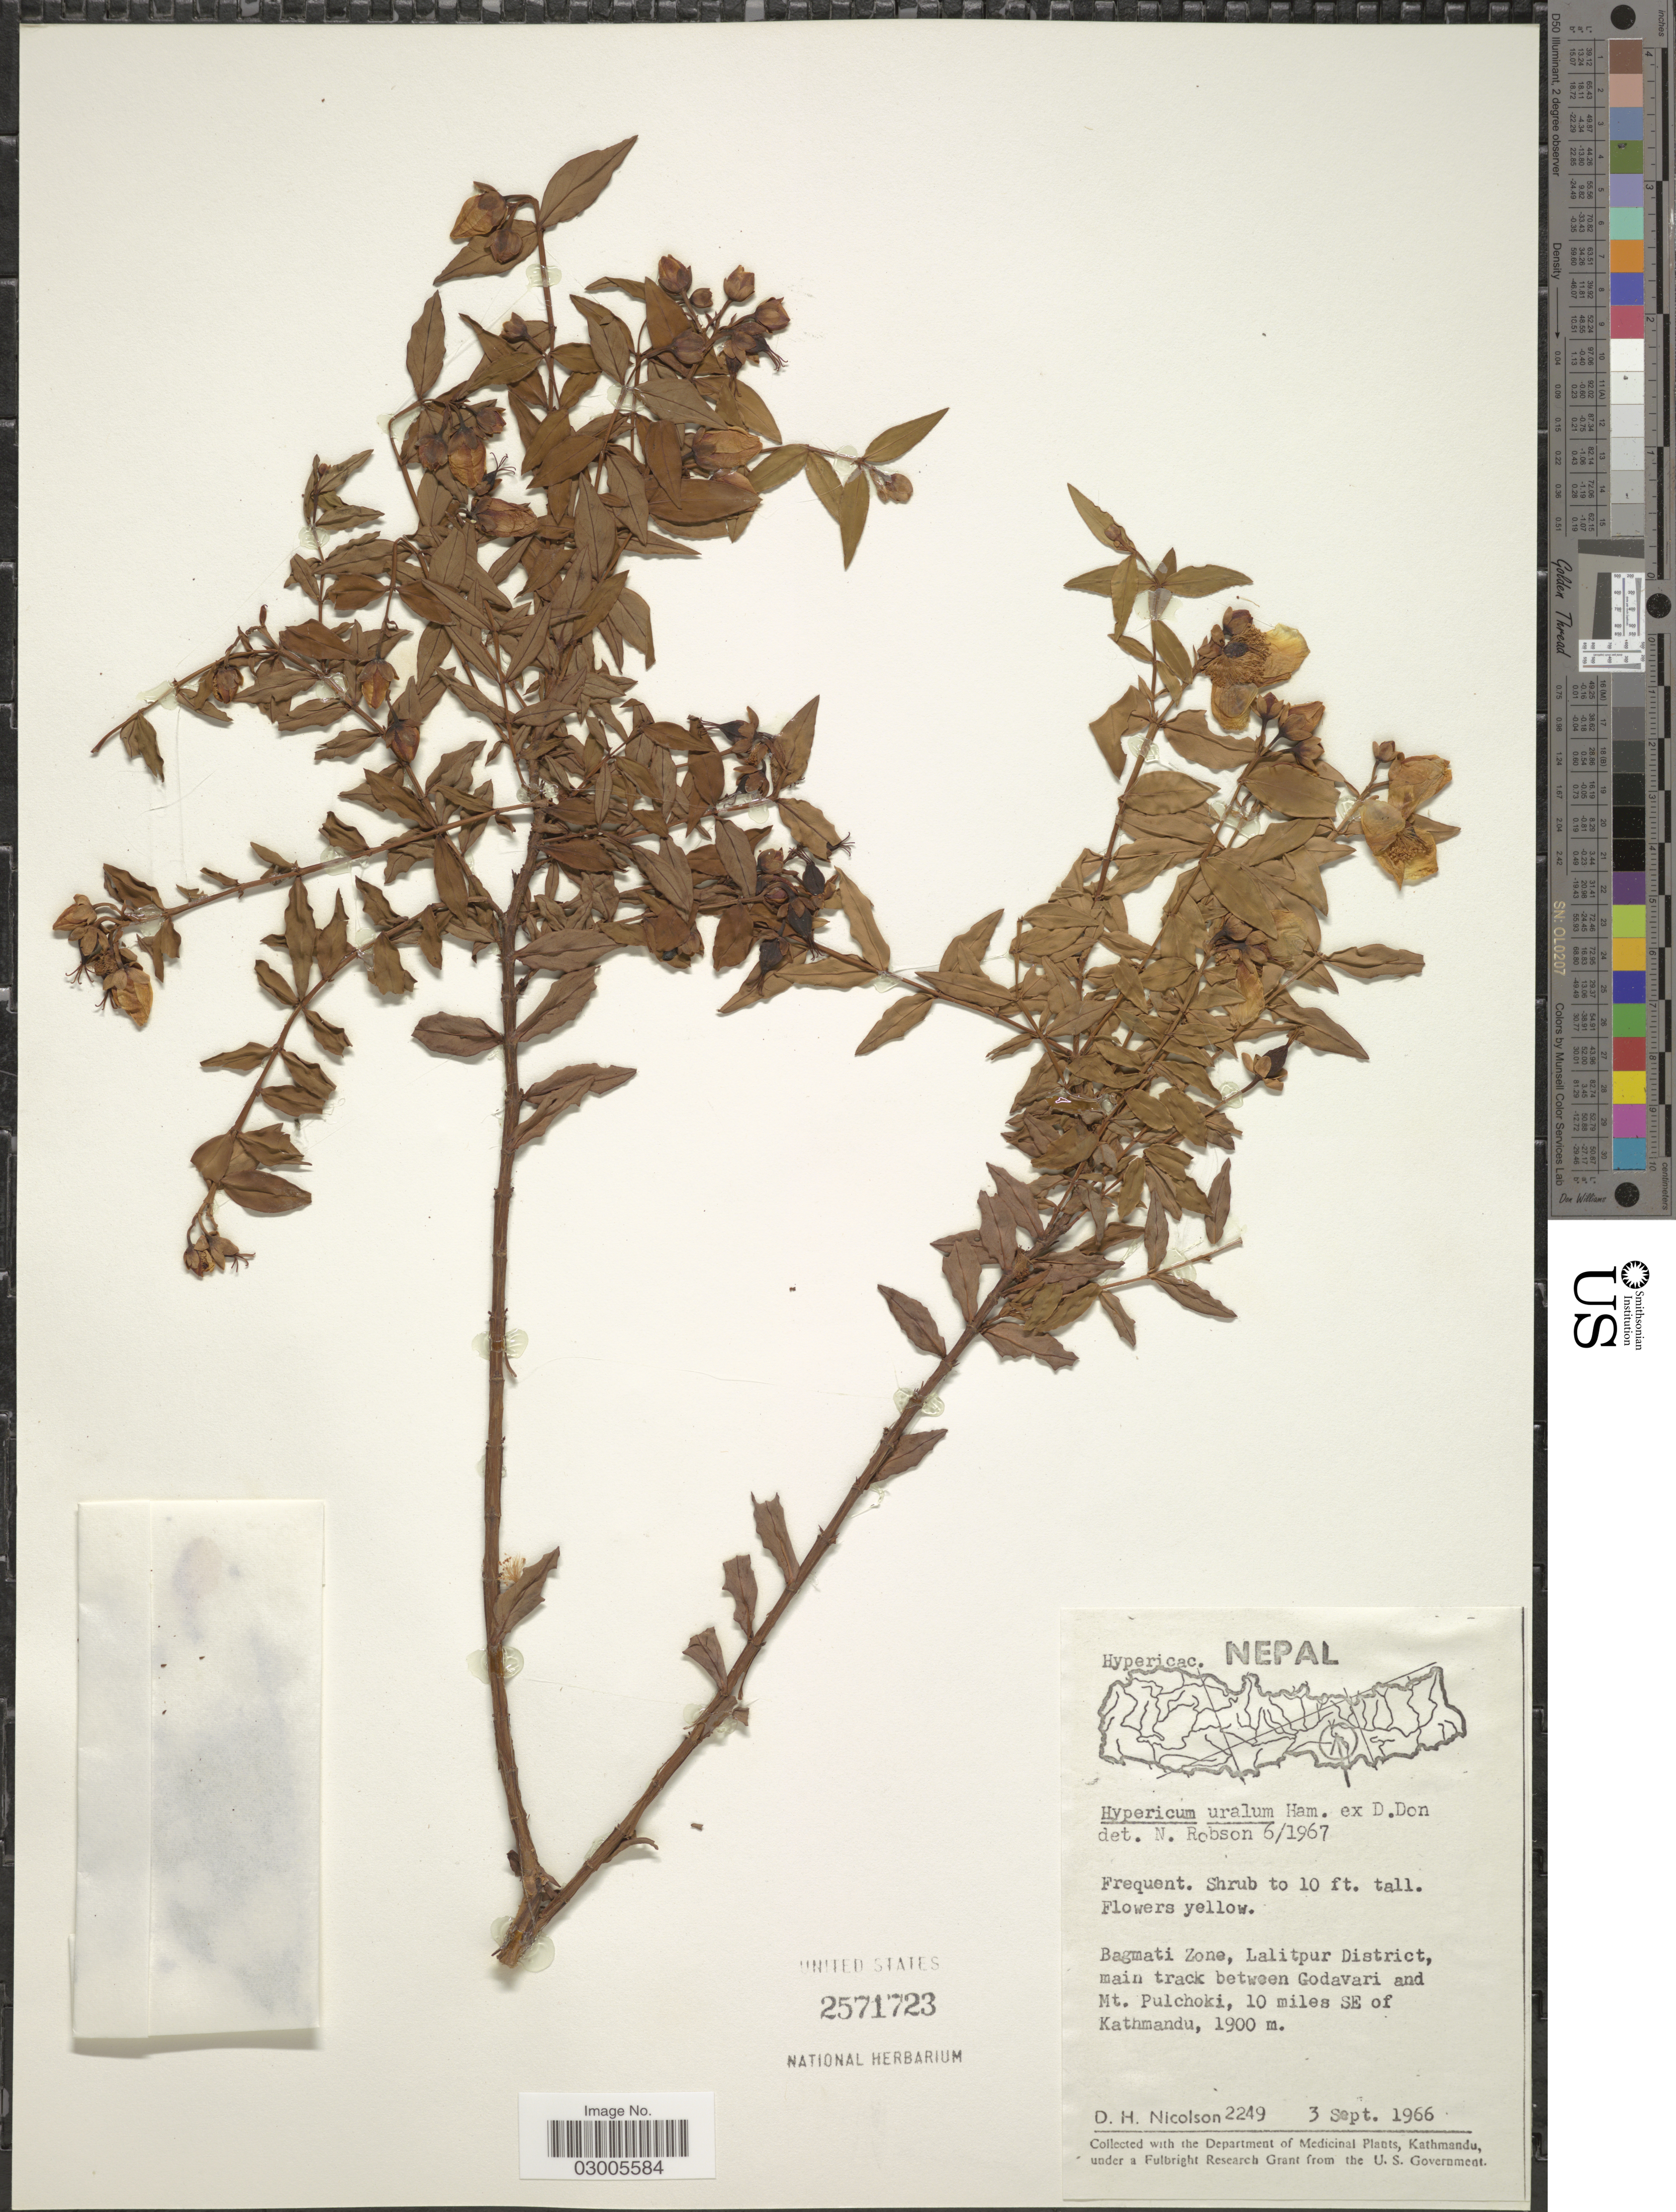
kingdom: Plantae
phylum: Tracheophyta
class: Magnoliopsida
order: Malpighiales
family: Hypericaceae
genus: Hypericum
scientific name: Hypericum uralum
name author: Buch.-Ham. ex D. Don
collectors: D. H. Nicolson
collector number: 2249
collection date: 1966-09-03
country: Nepal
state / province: Bagmati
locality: Bagmati Zone, Lalitpur District, main track between Godavari and Mt. Pulchoki, 10 miles SE of Kathmandu.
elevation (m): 1900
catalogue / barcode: US 2571723